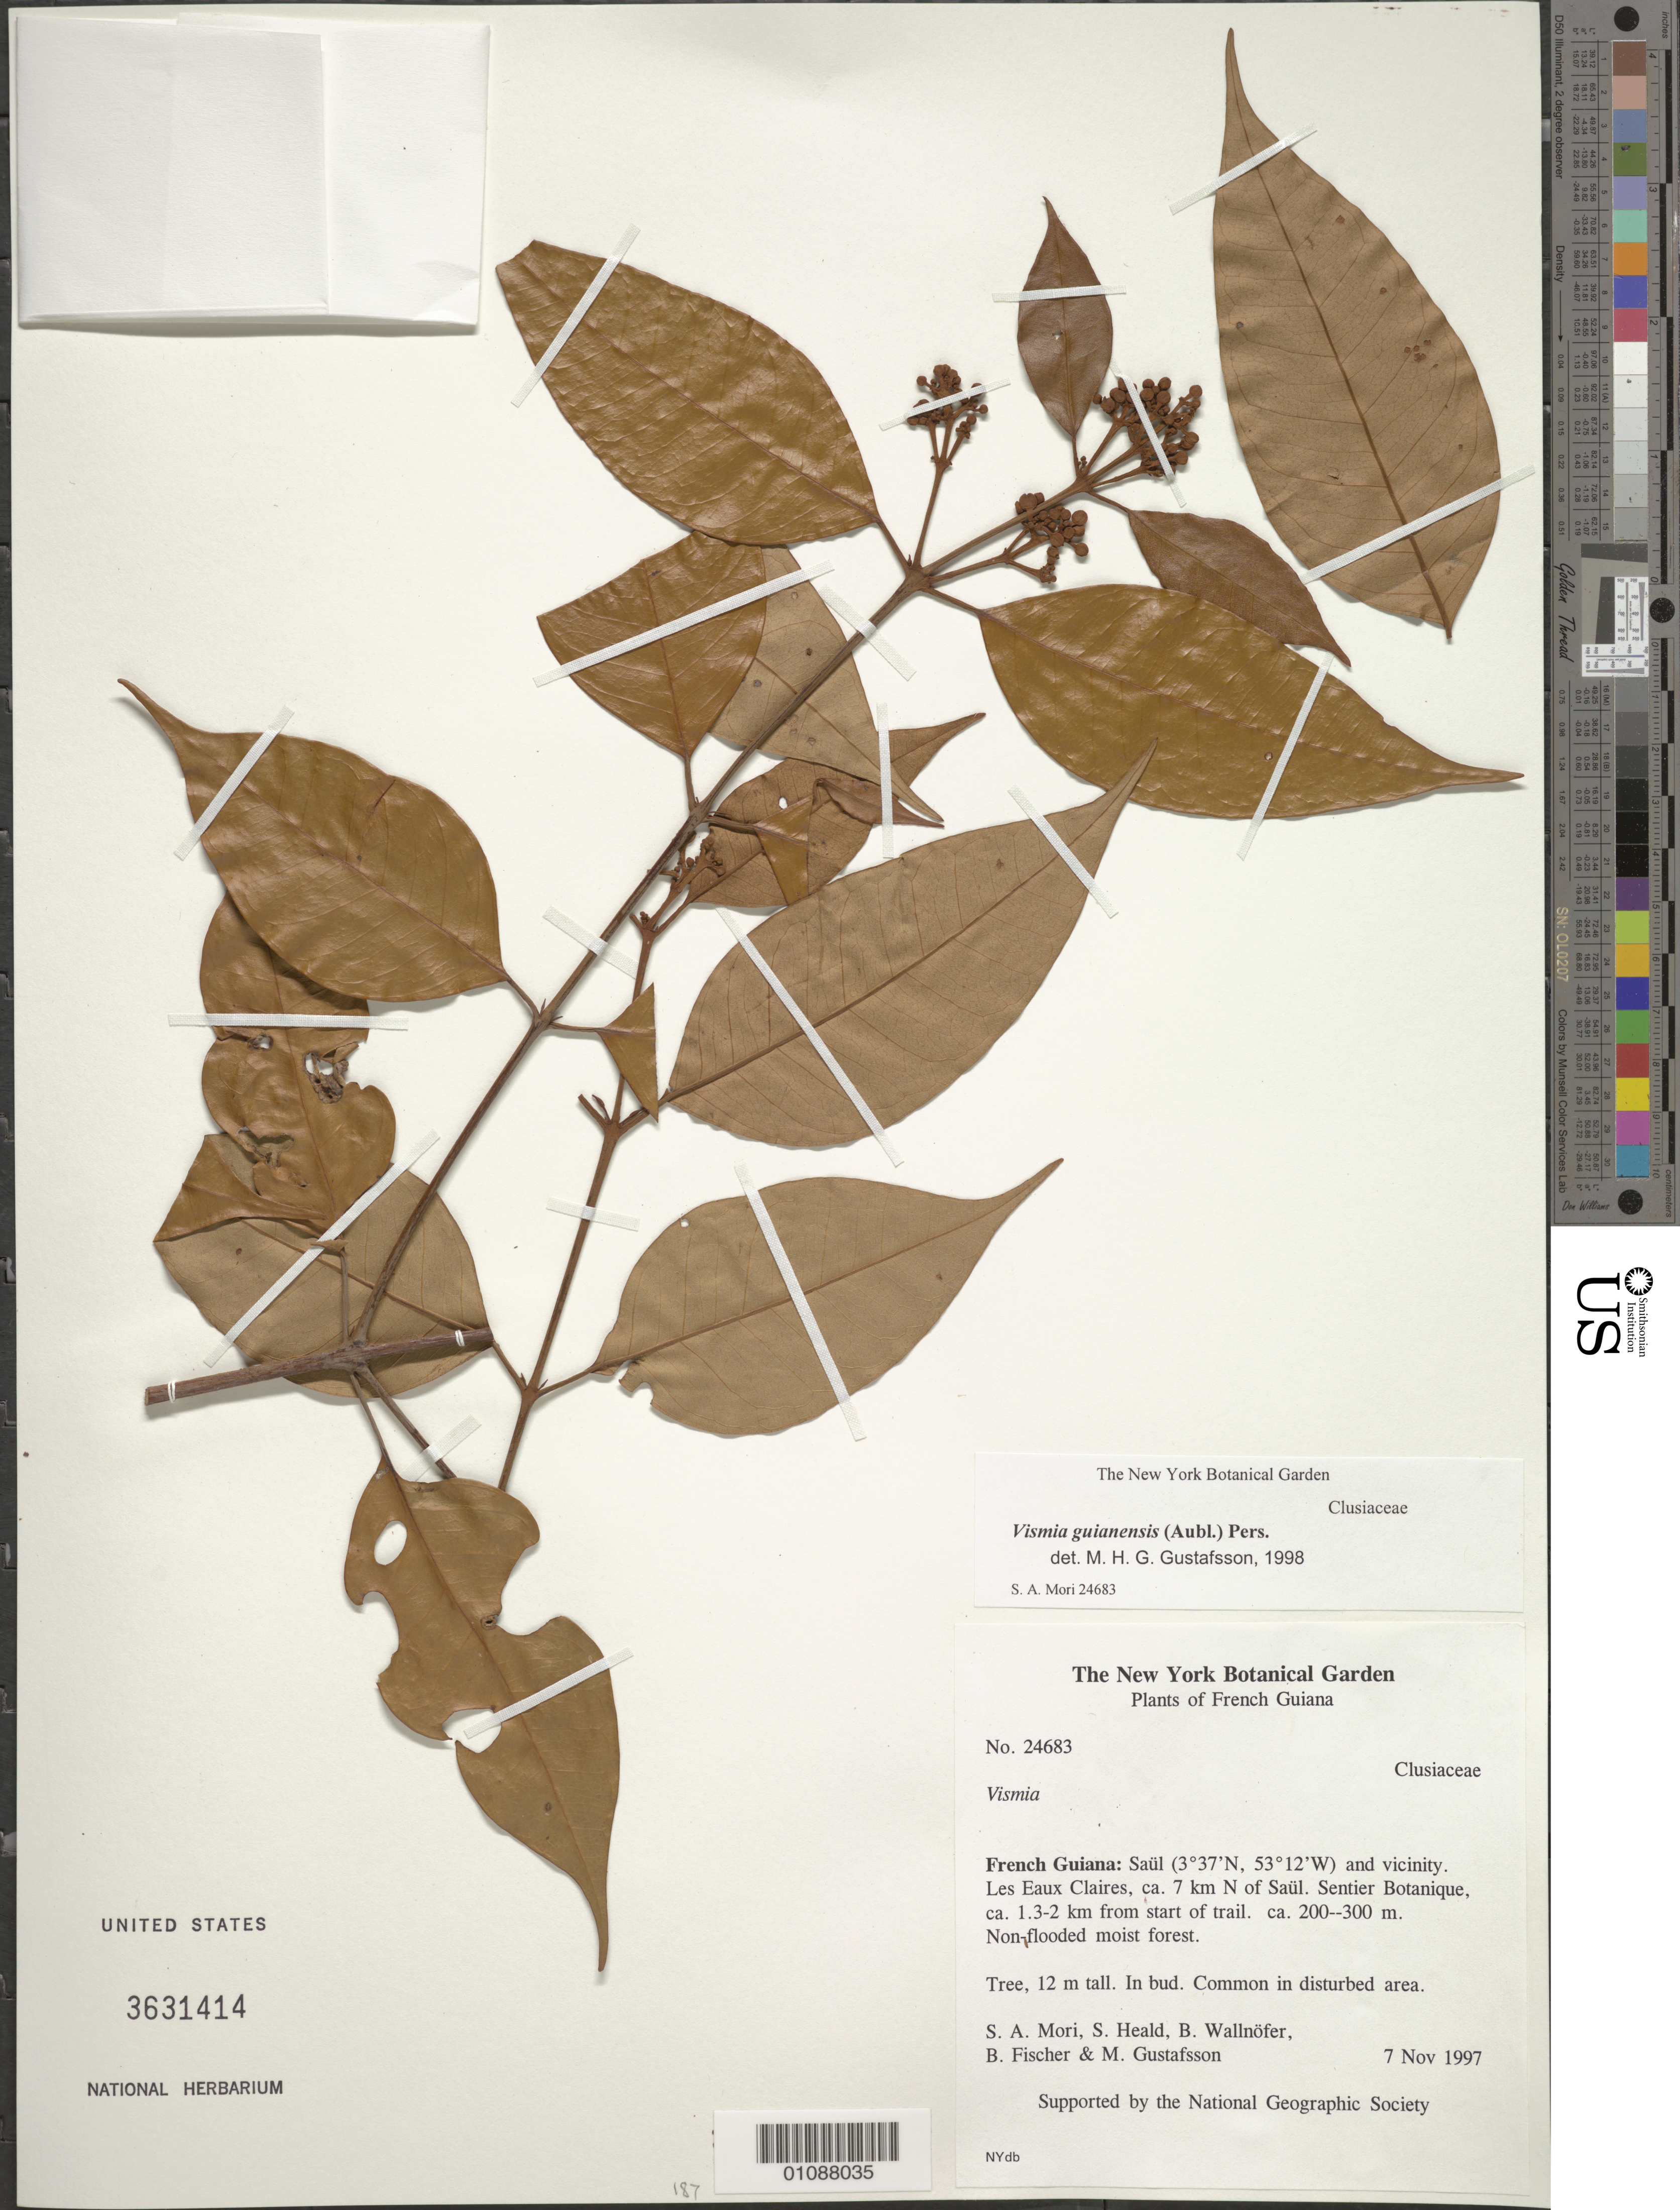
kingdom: Plantae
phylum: Tracheophyta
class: Magnoliopsida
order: Malpighiales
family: Hypericaceae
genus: Vismia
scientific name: Vismia guianensis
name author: (Aubl.) Pers.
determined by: Gustafsson, M. H. G.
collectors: S. Mori, S. Heald, B. Wallnöfer, B. Fischer & M. H. Gustafsson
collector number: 24683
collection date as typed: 7-Nov-97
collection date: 1997-11-07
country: French Guiana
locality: Saül and vic., Les Eaux Claires, ca. 7 km N of Saül. Sentier Botanique, ca 1.3-2 km from start of trail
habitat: Non-flooded moist forest. Disturbed area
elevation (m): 200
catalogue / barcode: US 3631414